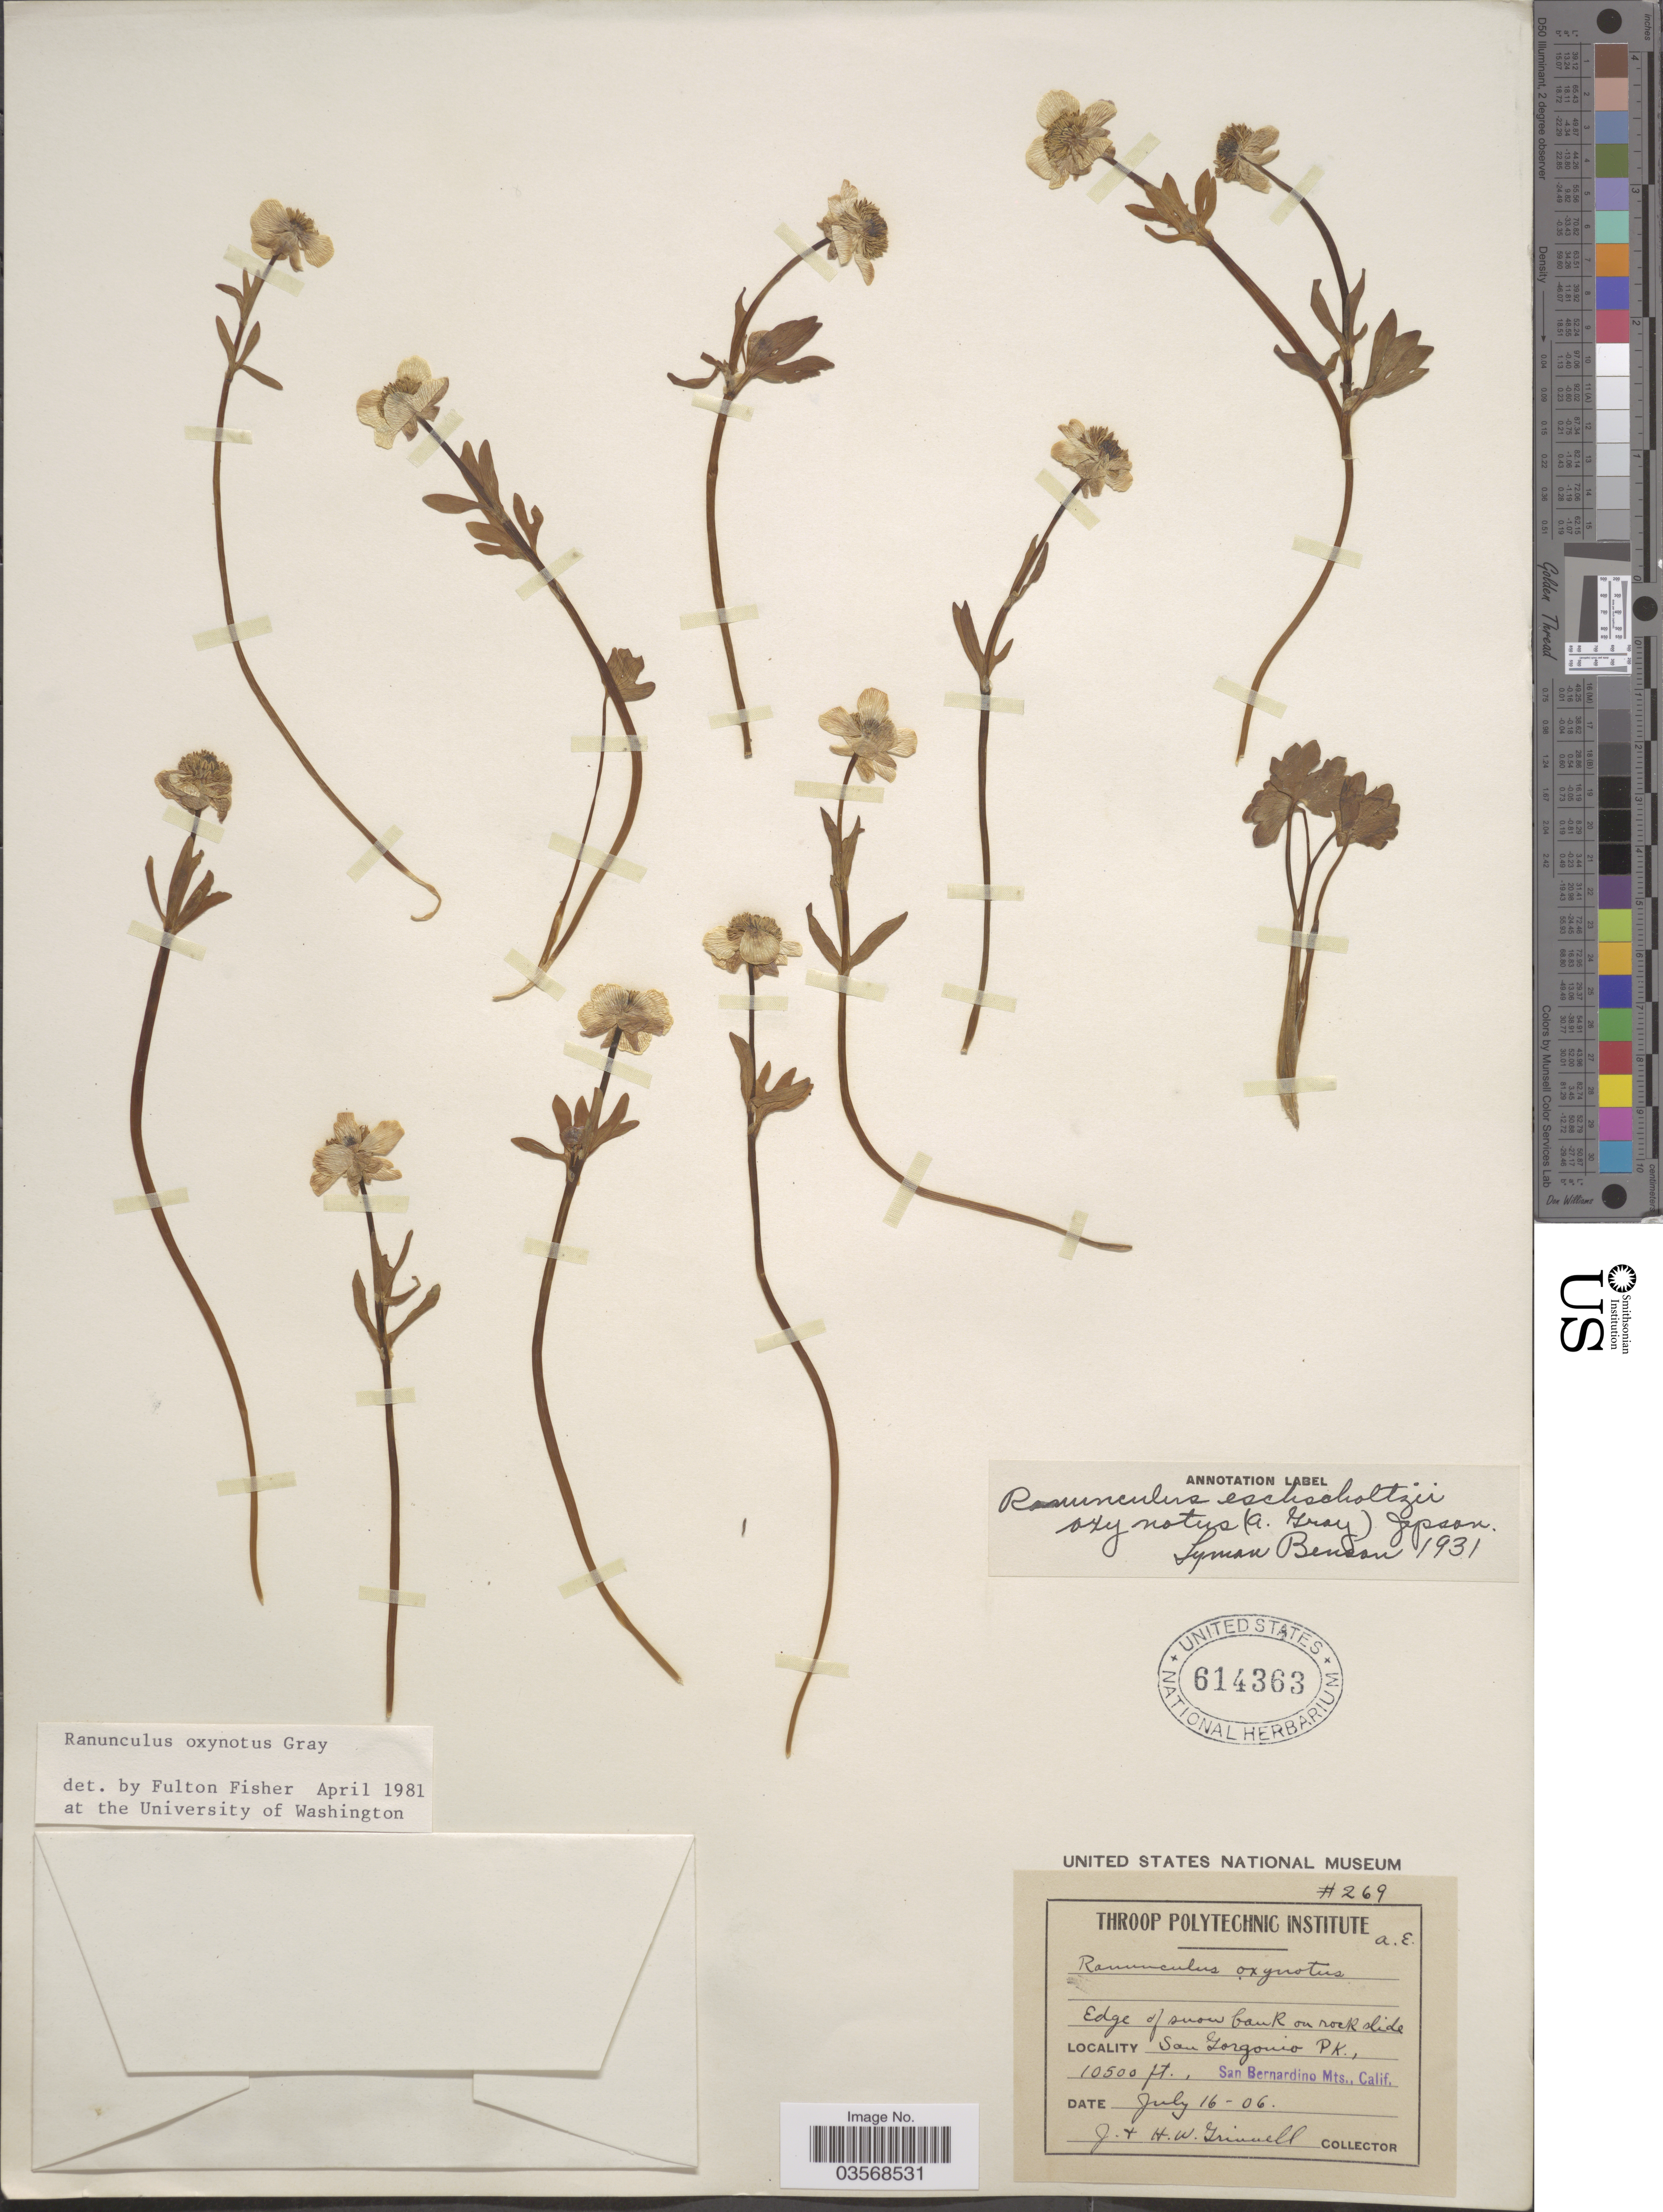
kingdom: Plantae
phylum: Tracheophyta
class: Magnoliopsida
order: Ranunculales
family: Ranunculaceae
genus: Ranunculus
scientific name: Ranunculus oxynotus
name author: A. Gray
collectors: J. Grinnell & H. Grinnell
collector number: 269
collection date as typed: Transcribed d/m/y: 16/7/6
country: United States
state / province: California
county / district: San Bernardino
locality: San Gorgonio PK., San Bernardino Mts.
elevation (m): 3200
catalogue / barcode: US 614363